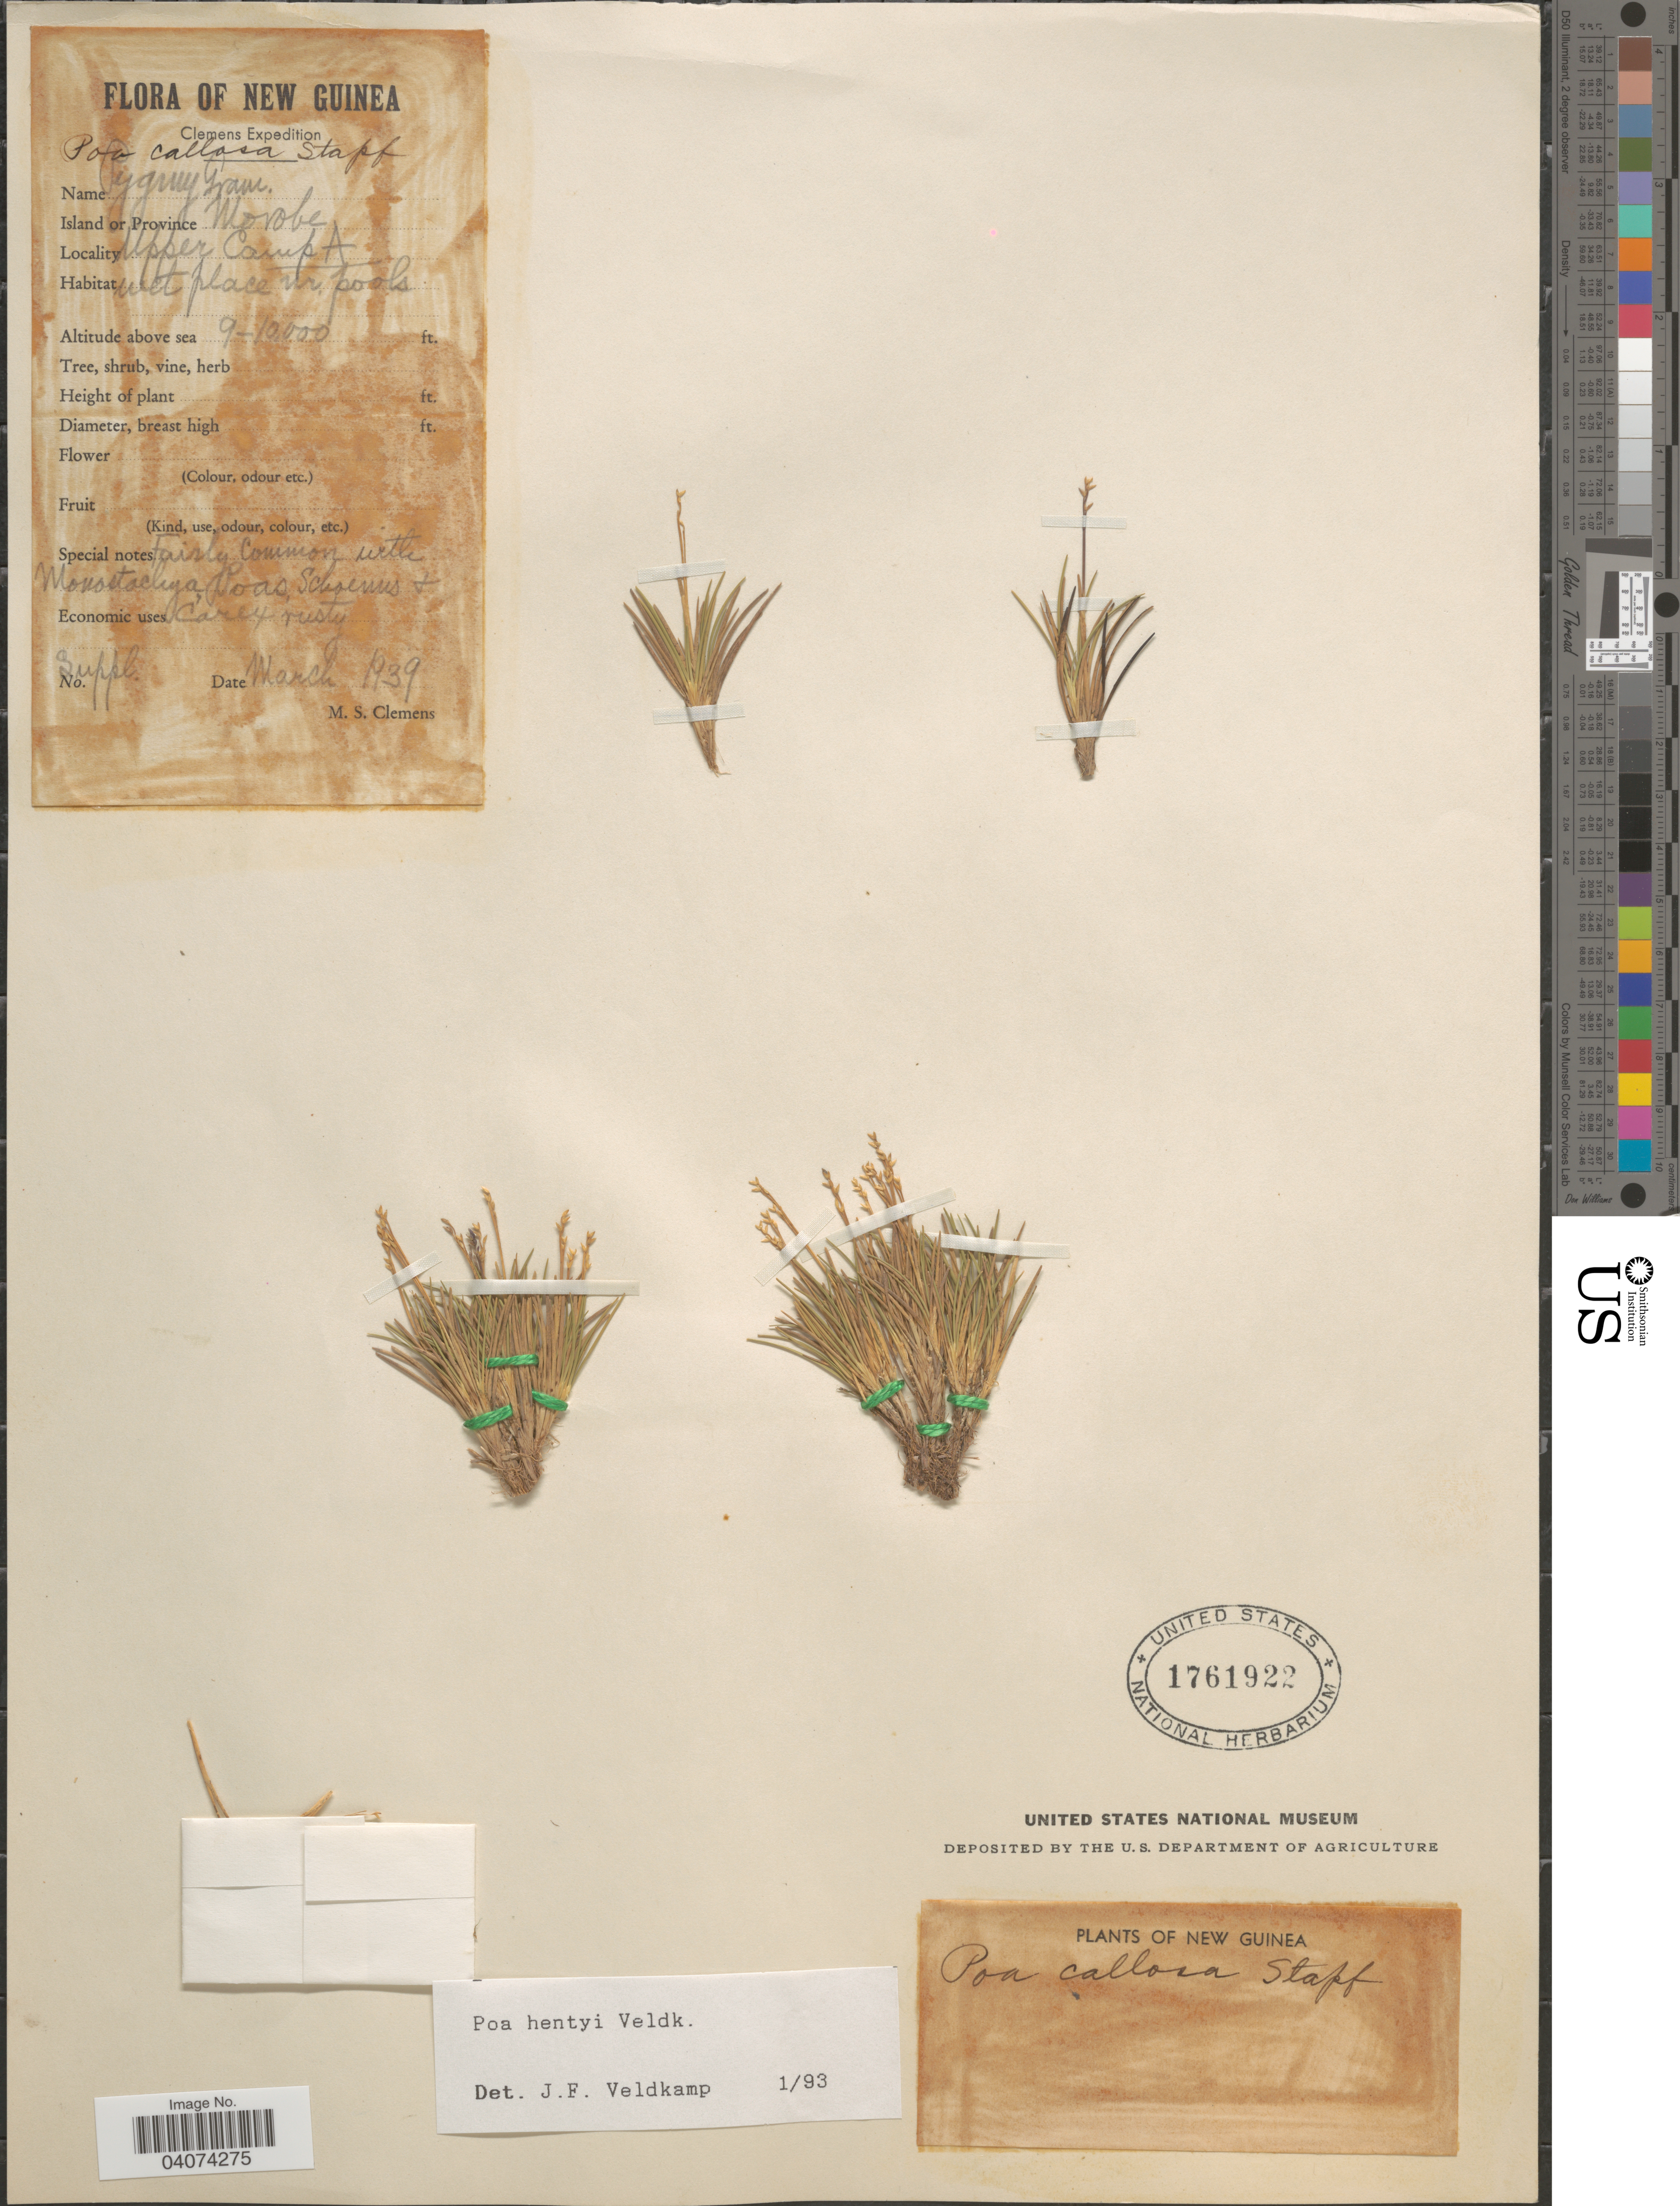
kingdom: Plantae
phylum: Tracheophyta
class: Liliopsida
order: Poales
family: Poaceae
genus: Poa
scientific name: Poa hentyi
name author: Veldkamp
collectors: M. S. Clemens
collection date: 1939-03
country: Papua New Guinea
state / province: Morobe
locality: Clemens Expedition. Island or Province Morobe. Upper Camp A. New Guinea.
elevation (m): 2743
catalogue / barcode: US 1761922